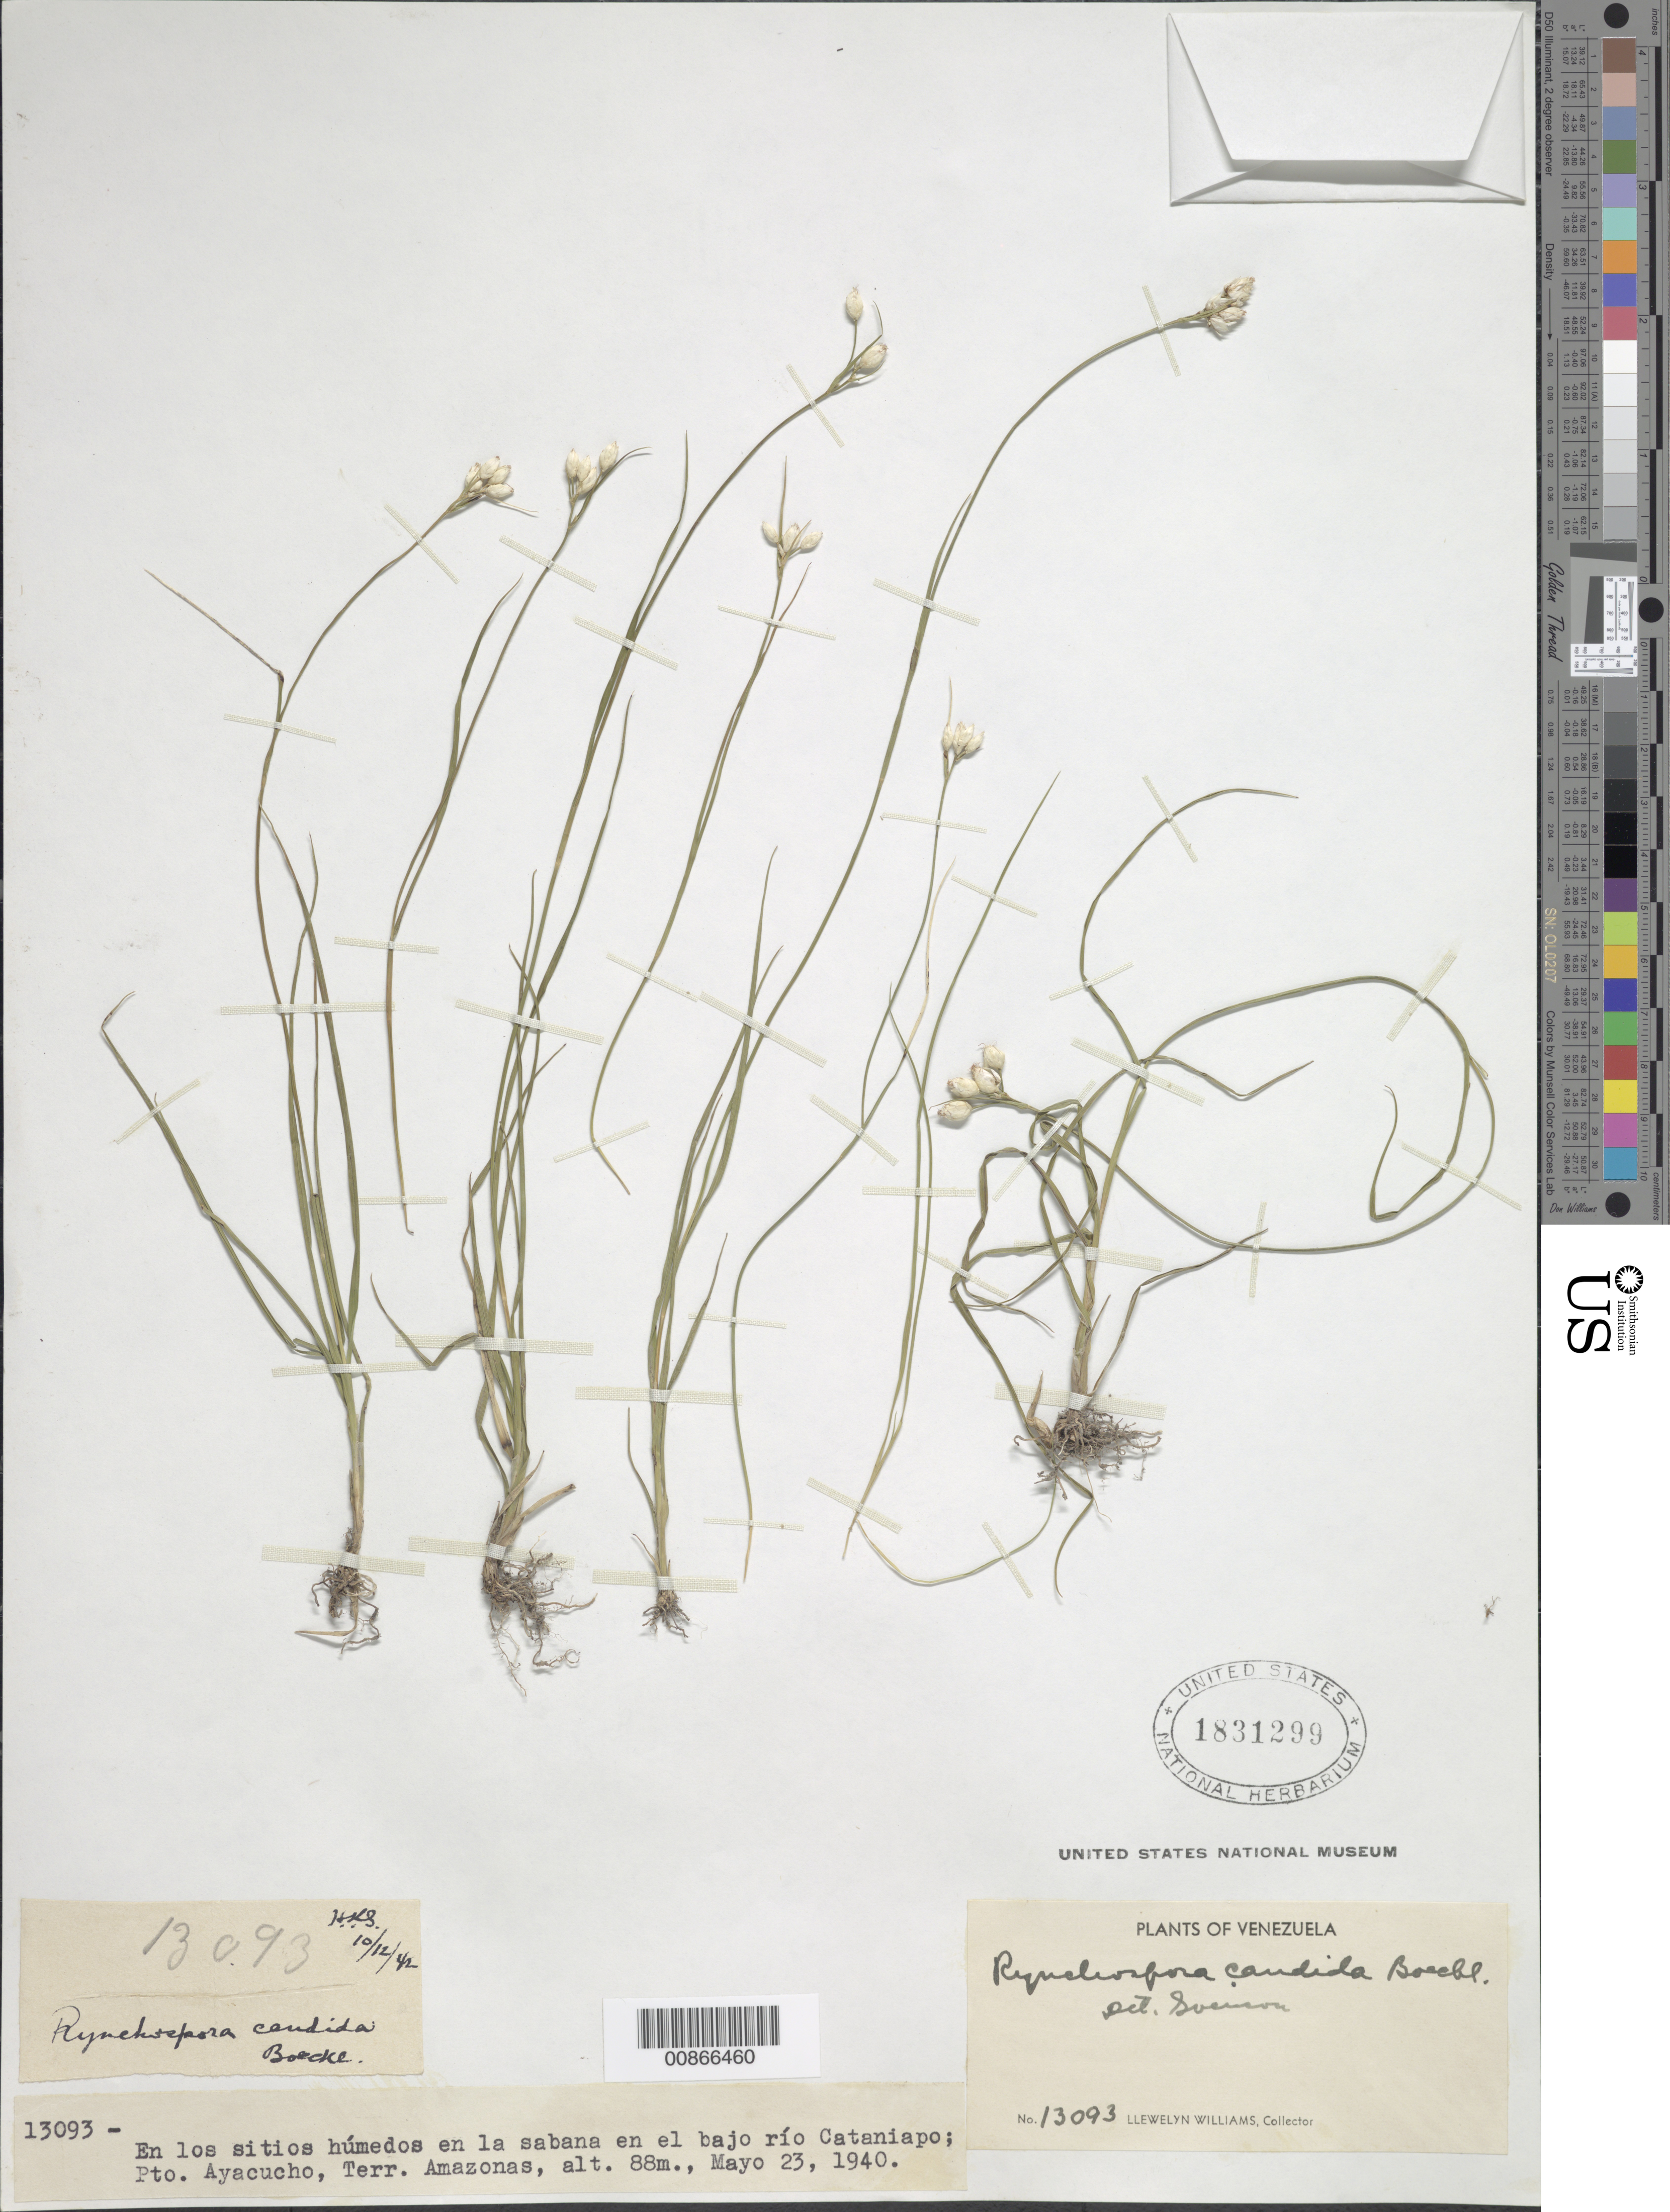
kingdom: Plantae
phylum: Tracheophyta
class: Liliopsida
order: Poales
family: Cyperaceae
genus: Rhynchospora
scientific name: Rhynchospora candida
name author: (Nees) Boeckeler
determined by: Svenson, Henry K.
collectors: Ll. Williams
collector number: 13093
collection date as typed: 23-May-40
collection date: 1940-05-23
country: Venezuela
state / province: Amazonas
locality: Puerto Ayacucho, el bajo río Cataniapo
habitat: Sitios humedos en la sabana en el bajo rio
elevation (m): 88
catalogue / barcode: US 1831299